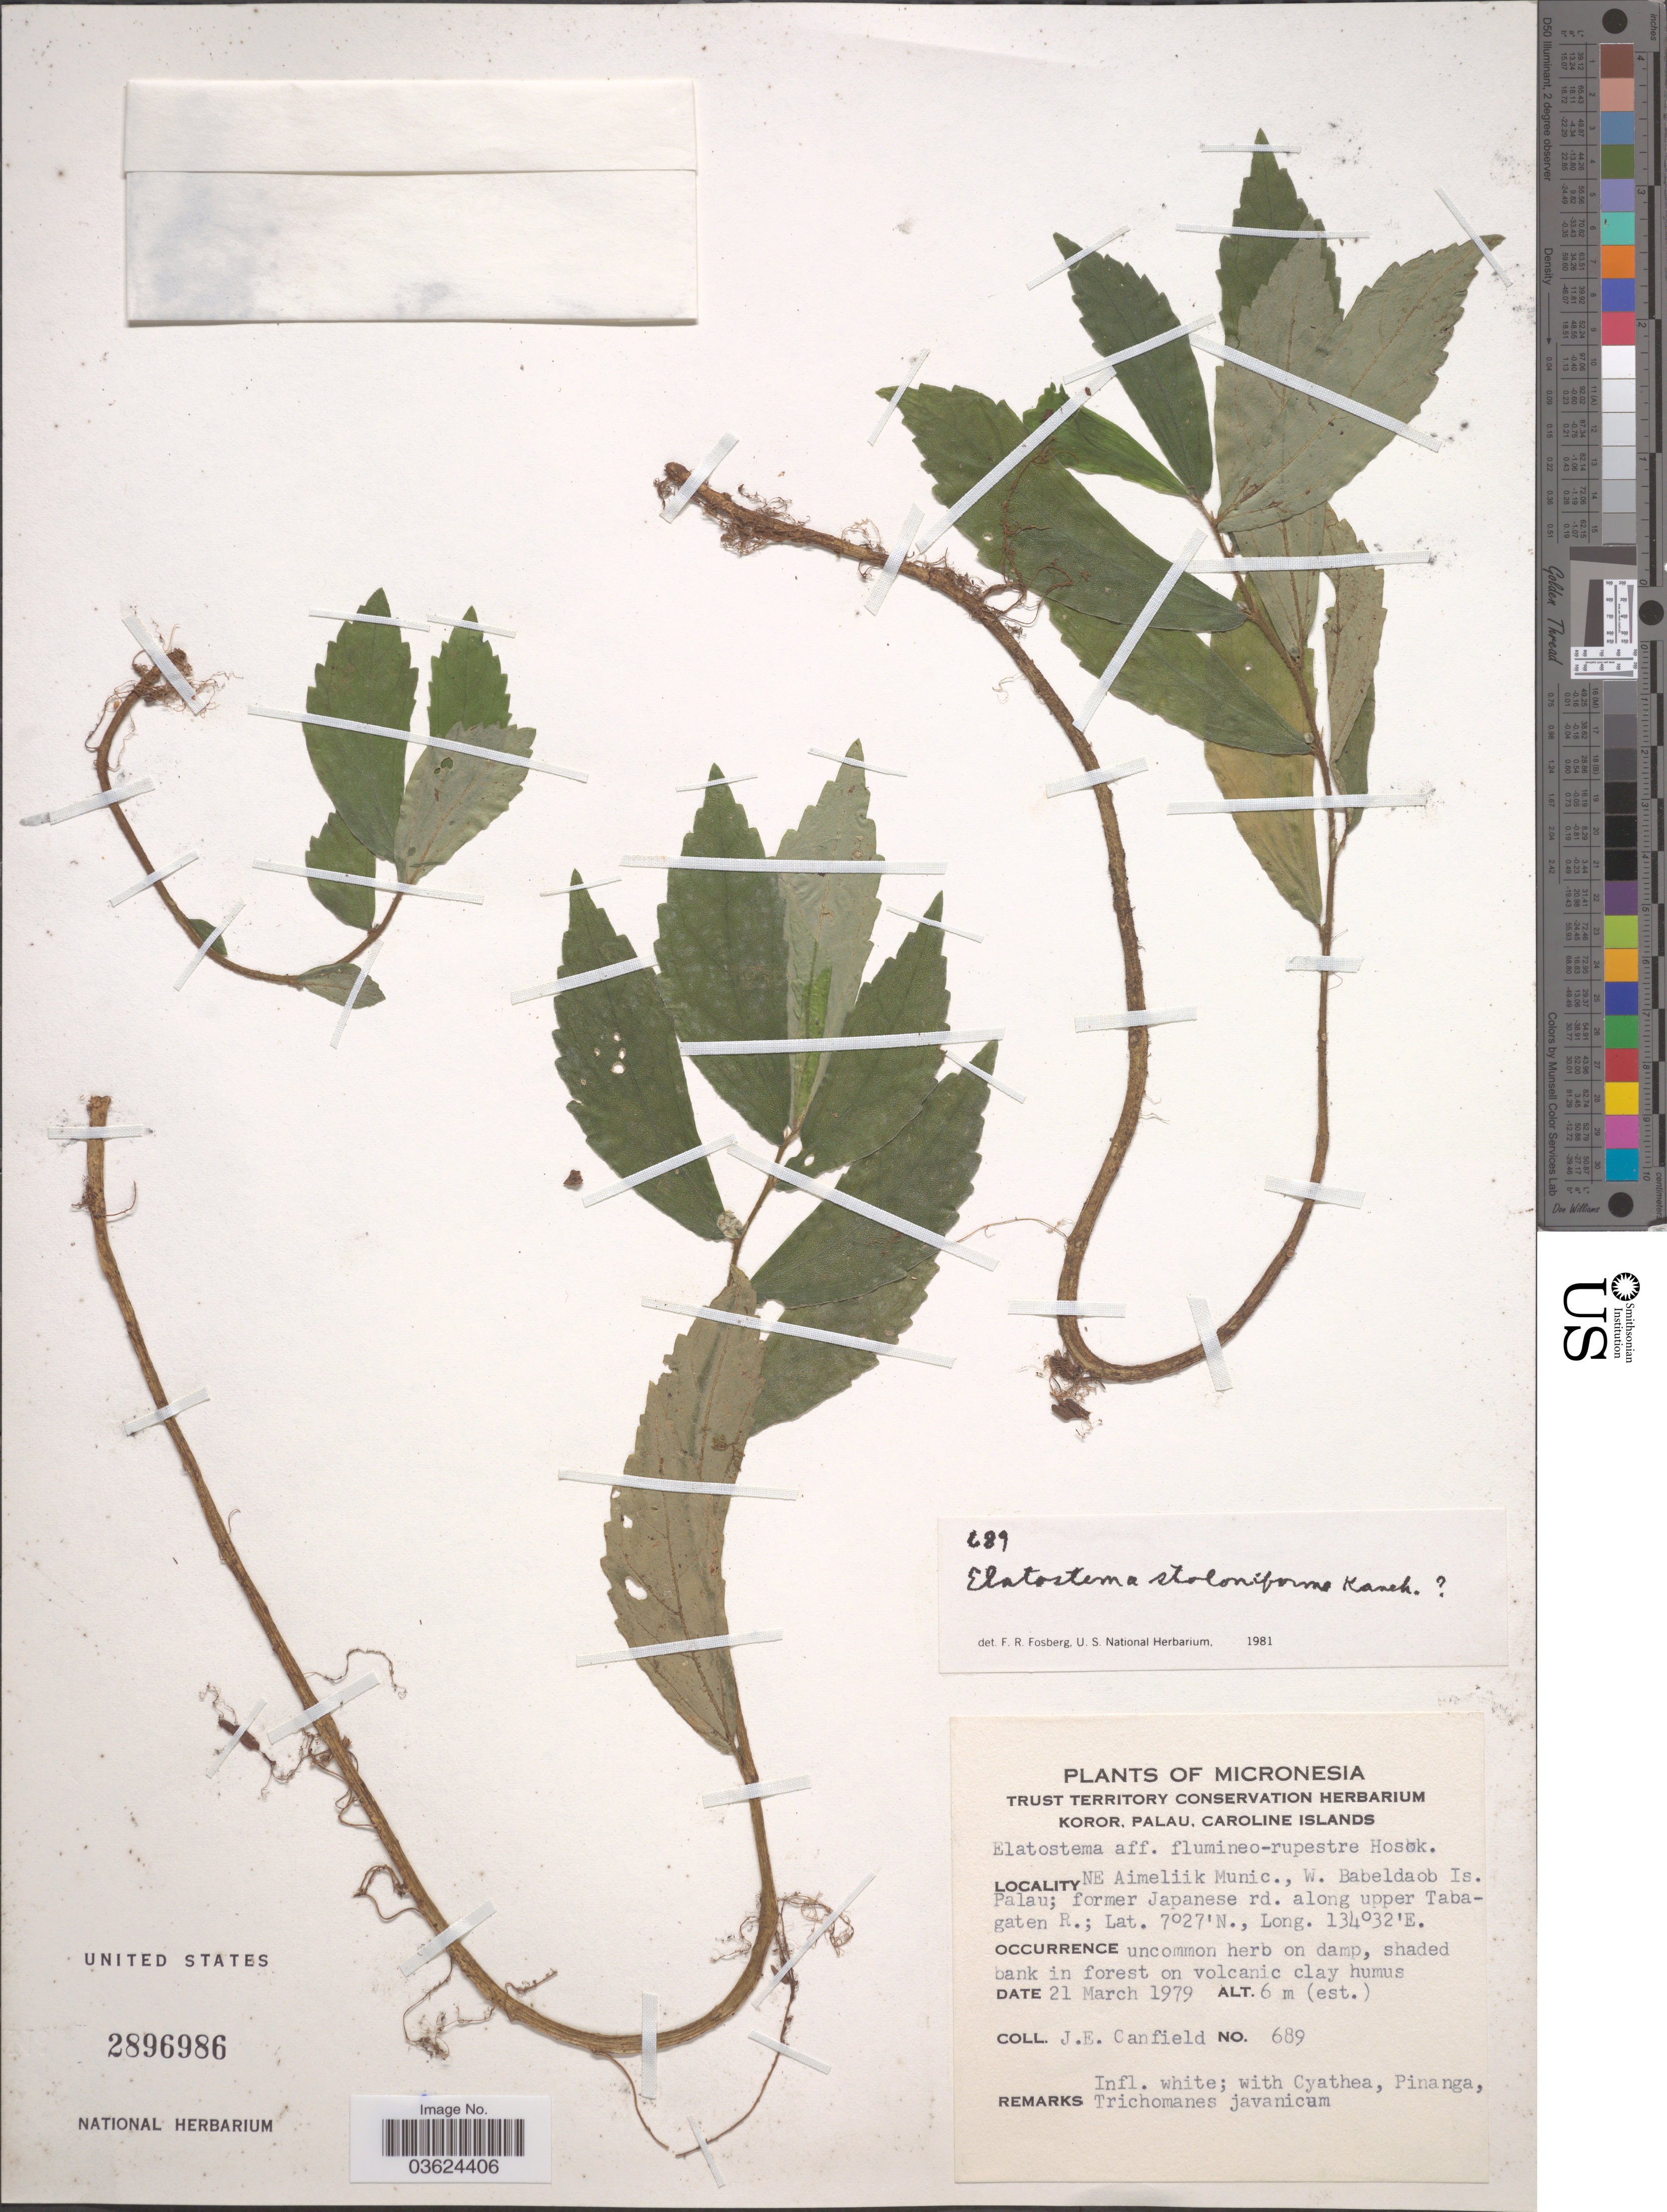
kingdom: Plantae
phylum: Tracheophyta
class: Magnoliopsida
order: Rosales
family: Urticaceae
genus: Elatostema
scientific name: Elatostema stoloniforme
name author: Kaneh.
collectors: J. E. Canfield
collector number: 689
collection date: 1979-03-21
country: Palau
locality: Micronesia. NE Aimeliik Munic., W. Babeldaob Is. Palau; former Japanese rd. along upper Tabagaten R.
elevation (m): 6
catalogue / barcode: US 2896986